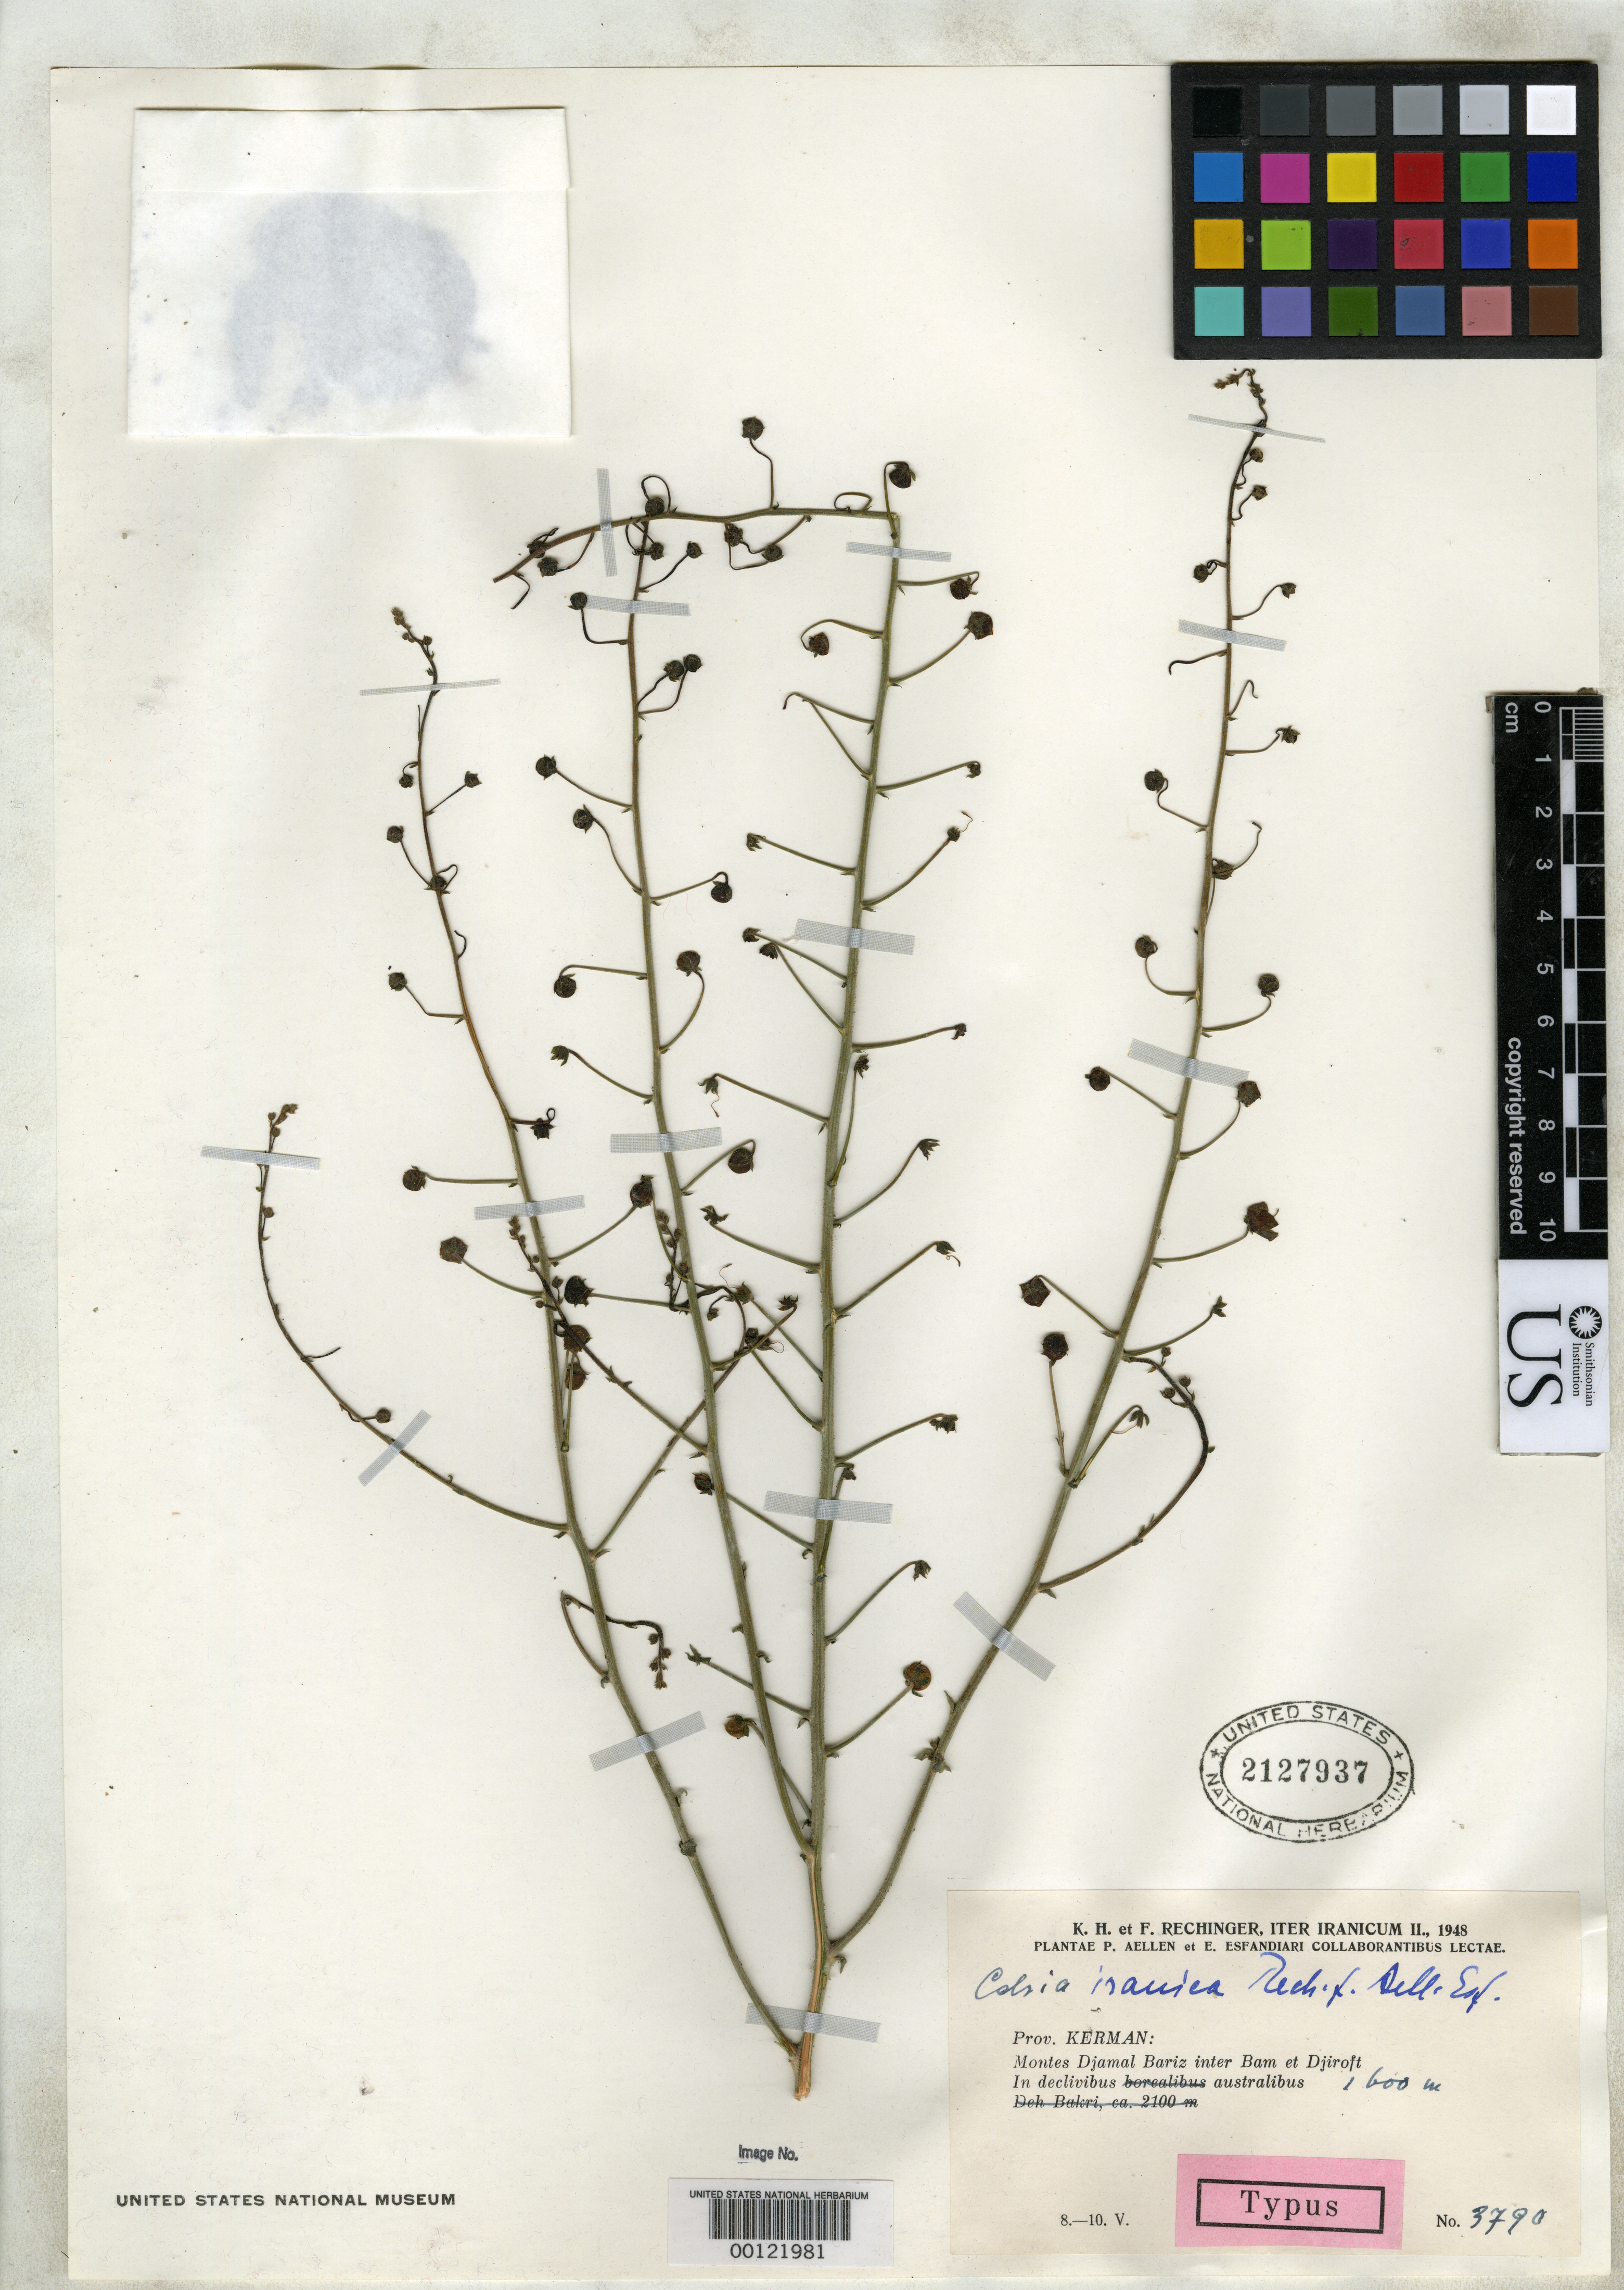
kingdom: Plantae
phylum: Tracheophyta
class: Magnoliopsida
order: Lamiales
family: Scrophulariaceae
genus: Celsia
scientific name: Celsia iranica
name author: Rech. f.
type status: Isotype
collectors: K. H. Rechinger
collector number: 3790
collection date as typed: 08 May 1948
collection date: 1948-05-08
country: Iran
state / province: Kerman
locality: Bam.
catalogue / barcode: US 2127937